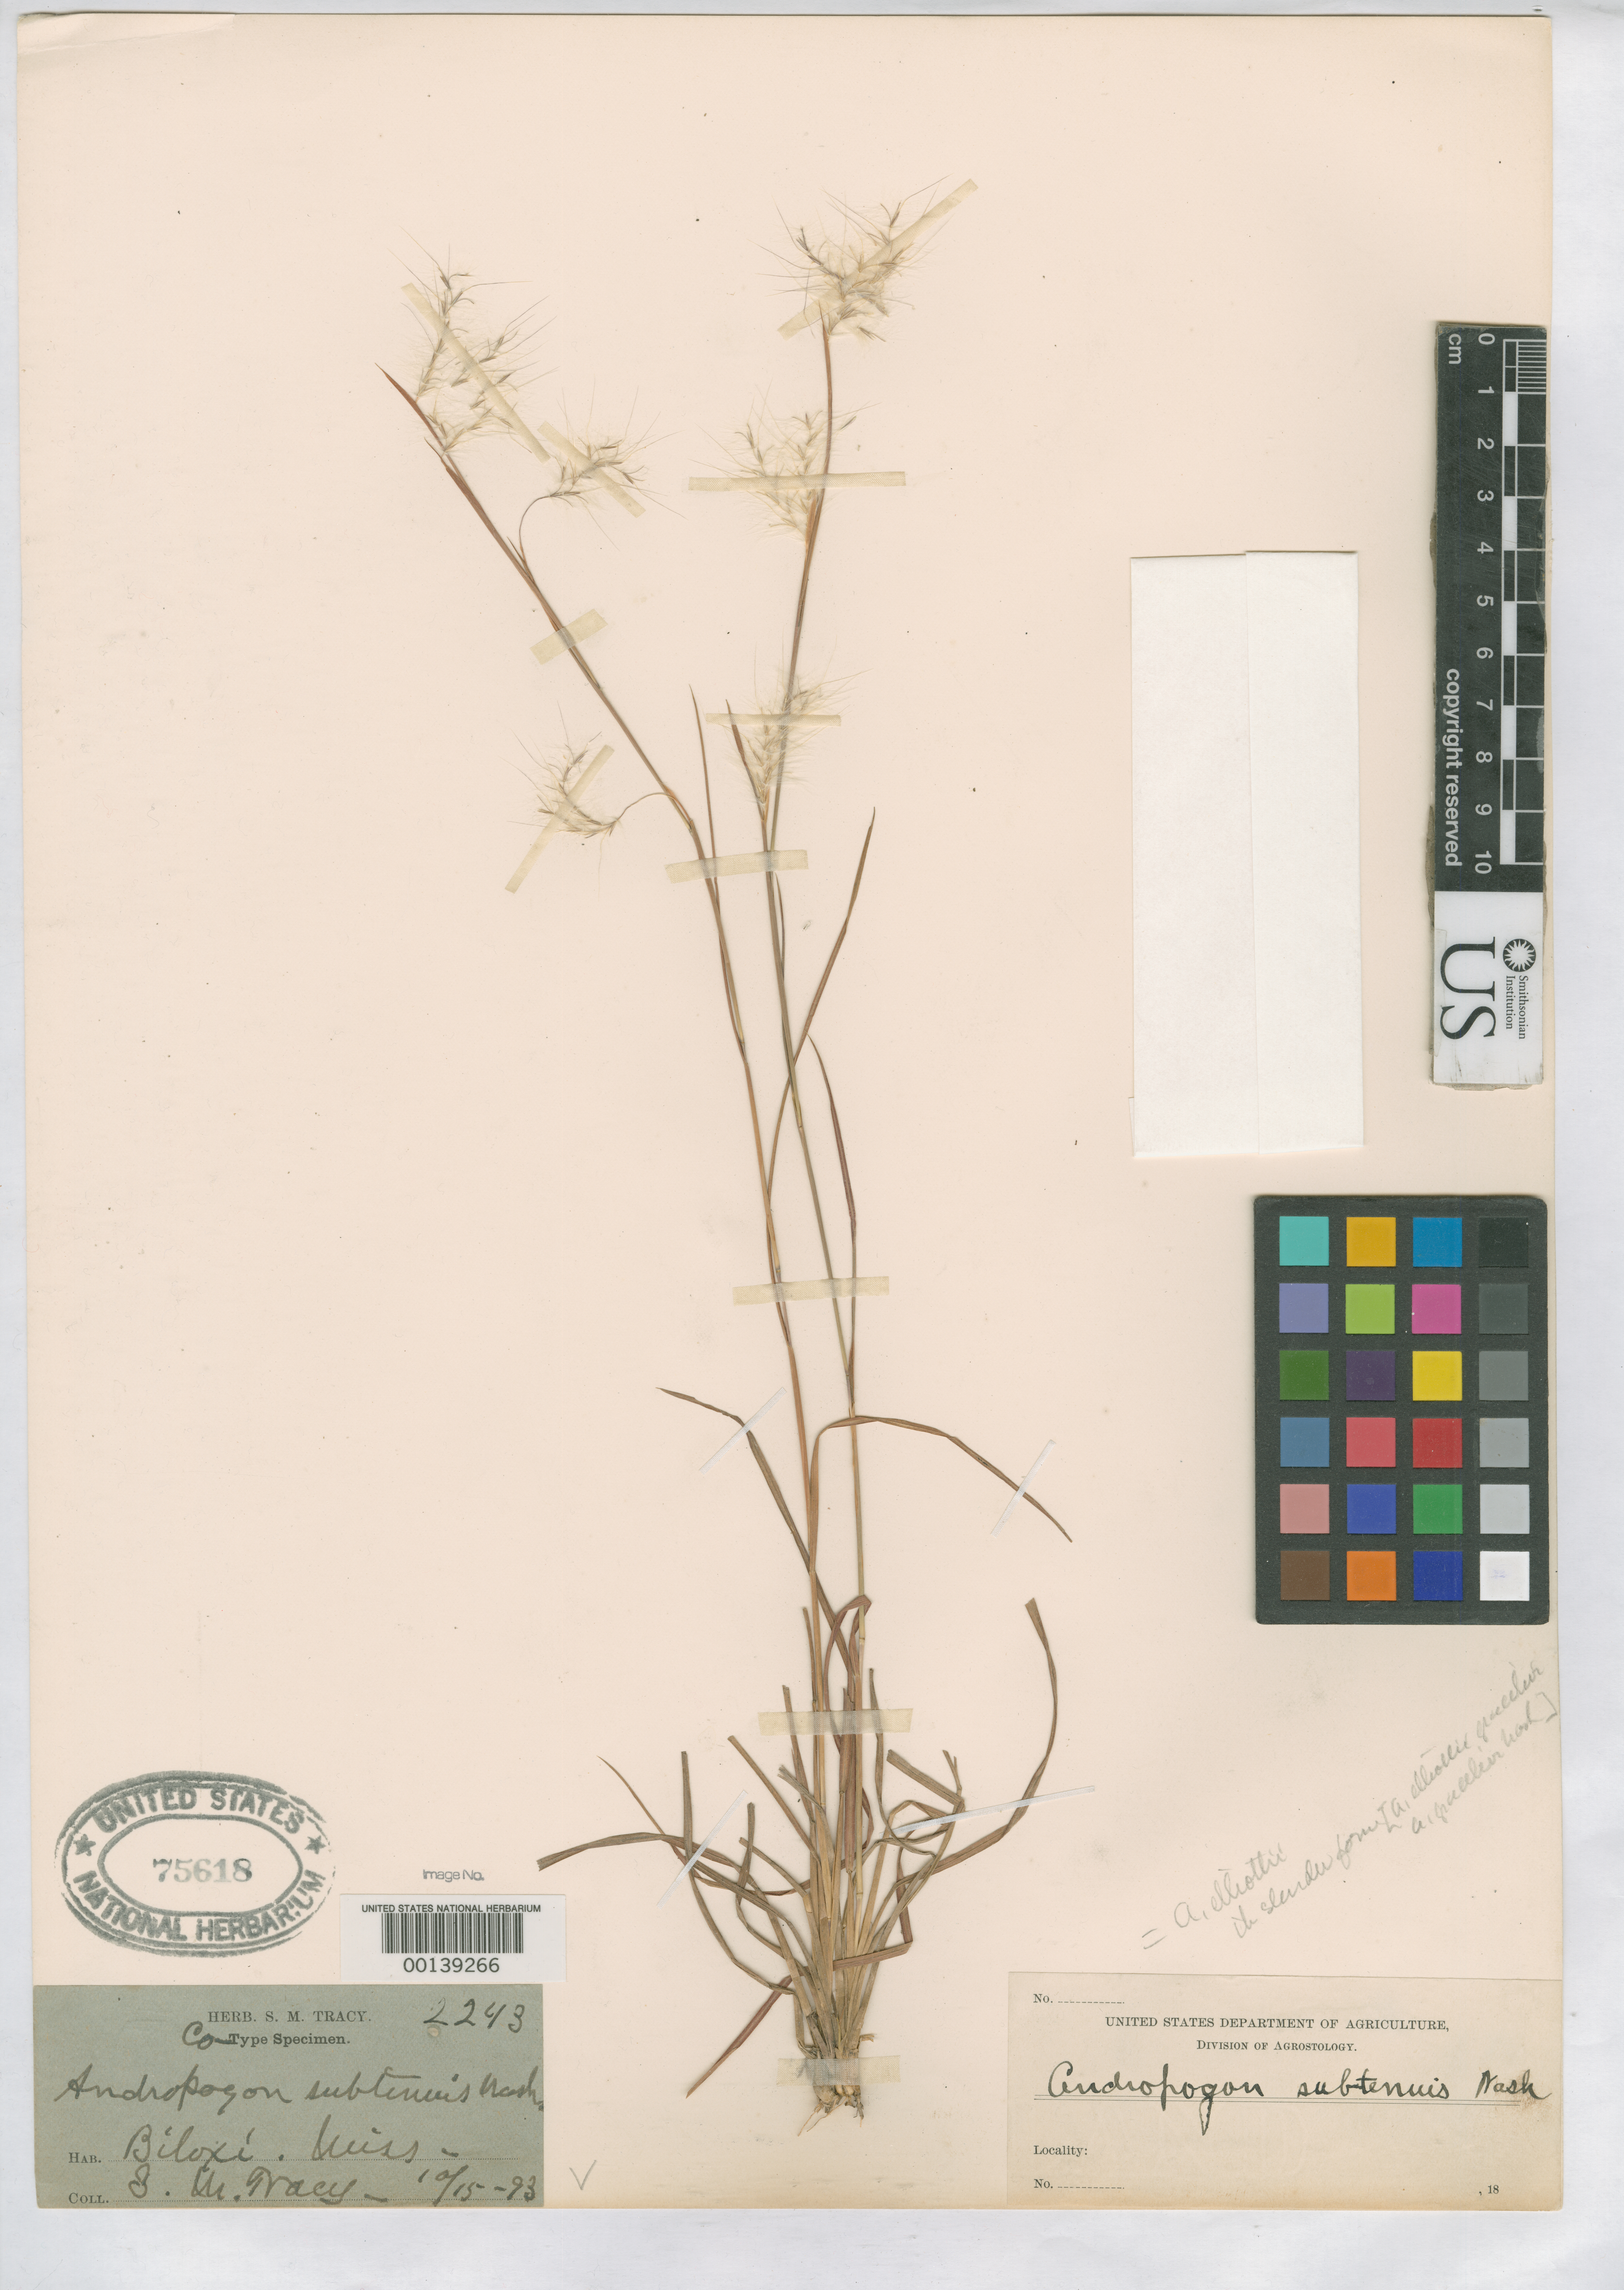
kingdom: Plantae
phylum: Tracheophyta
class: Liliopsida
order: Poales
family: Poaceae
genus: Andropogon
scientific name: Andropogon subtenuis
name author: Nash in Small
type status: Isotype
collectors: S. M. Tracy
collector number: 2243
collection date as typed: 1893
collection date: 1893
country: United States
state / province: Mississippi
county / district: Harrison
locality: Biloxi.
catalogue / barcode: US 75618